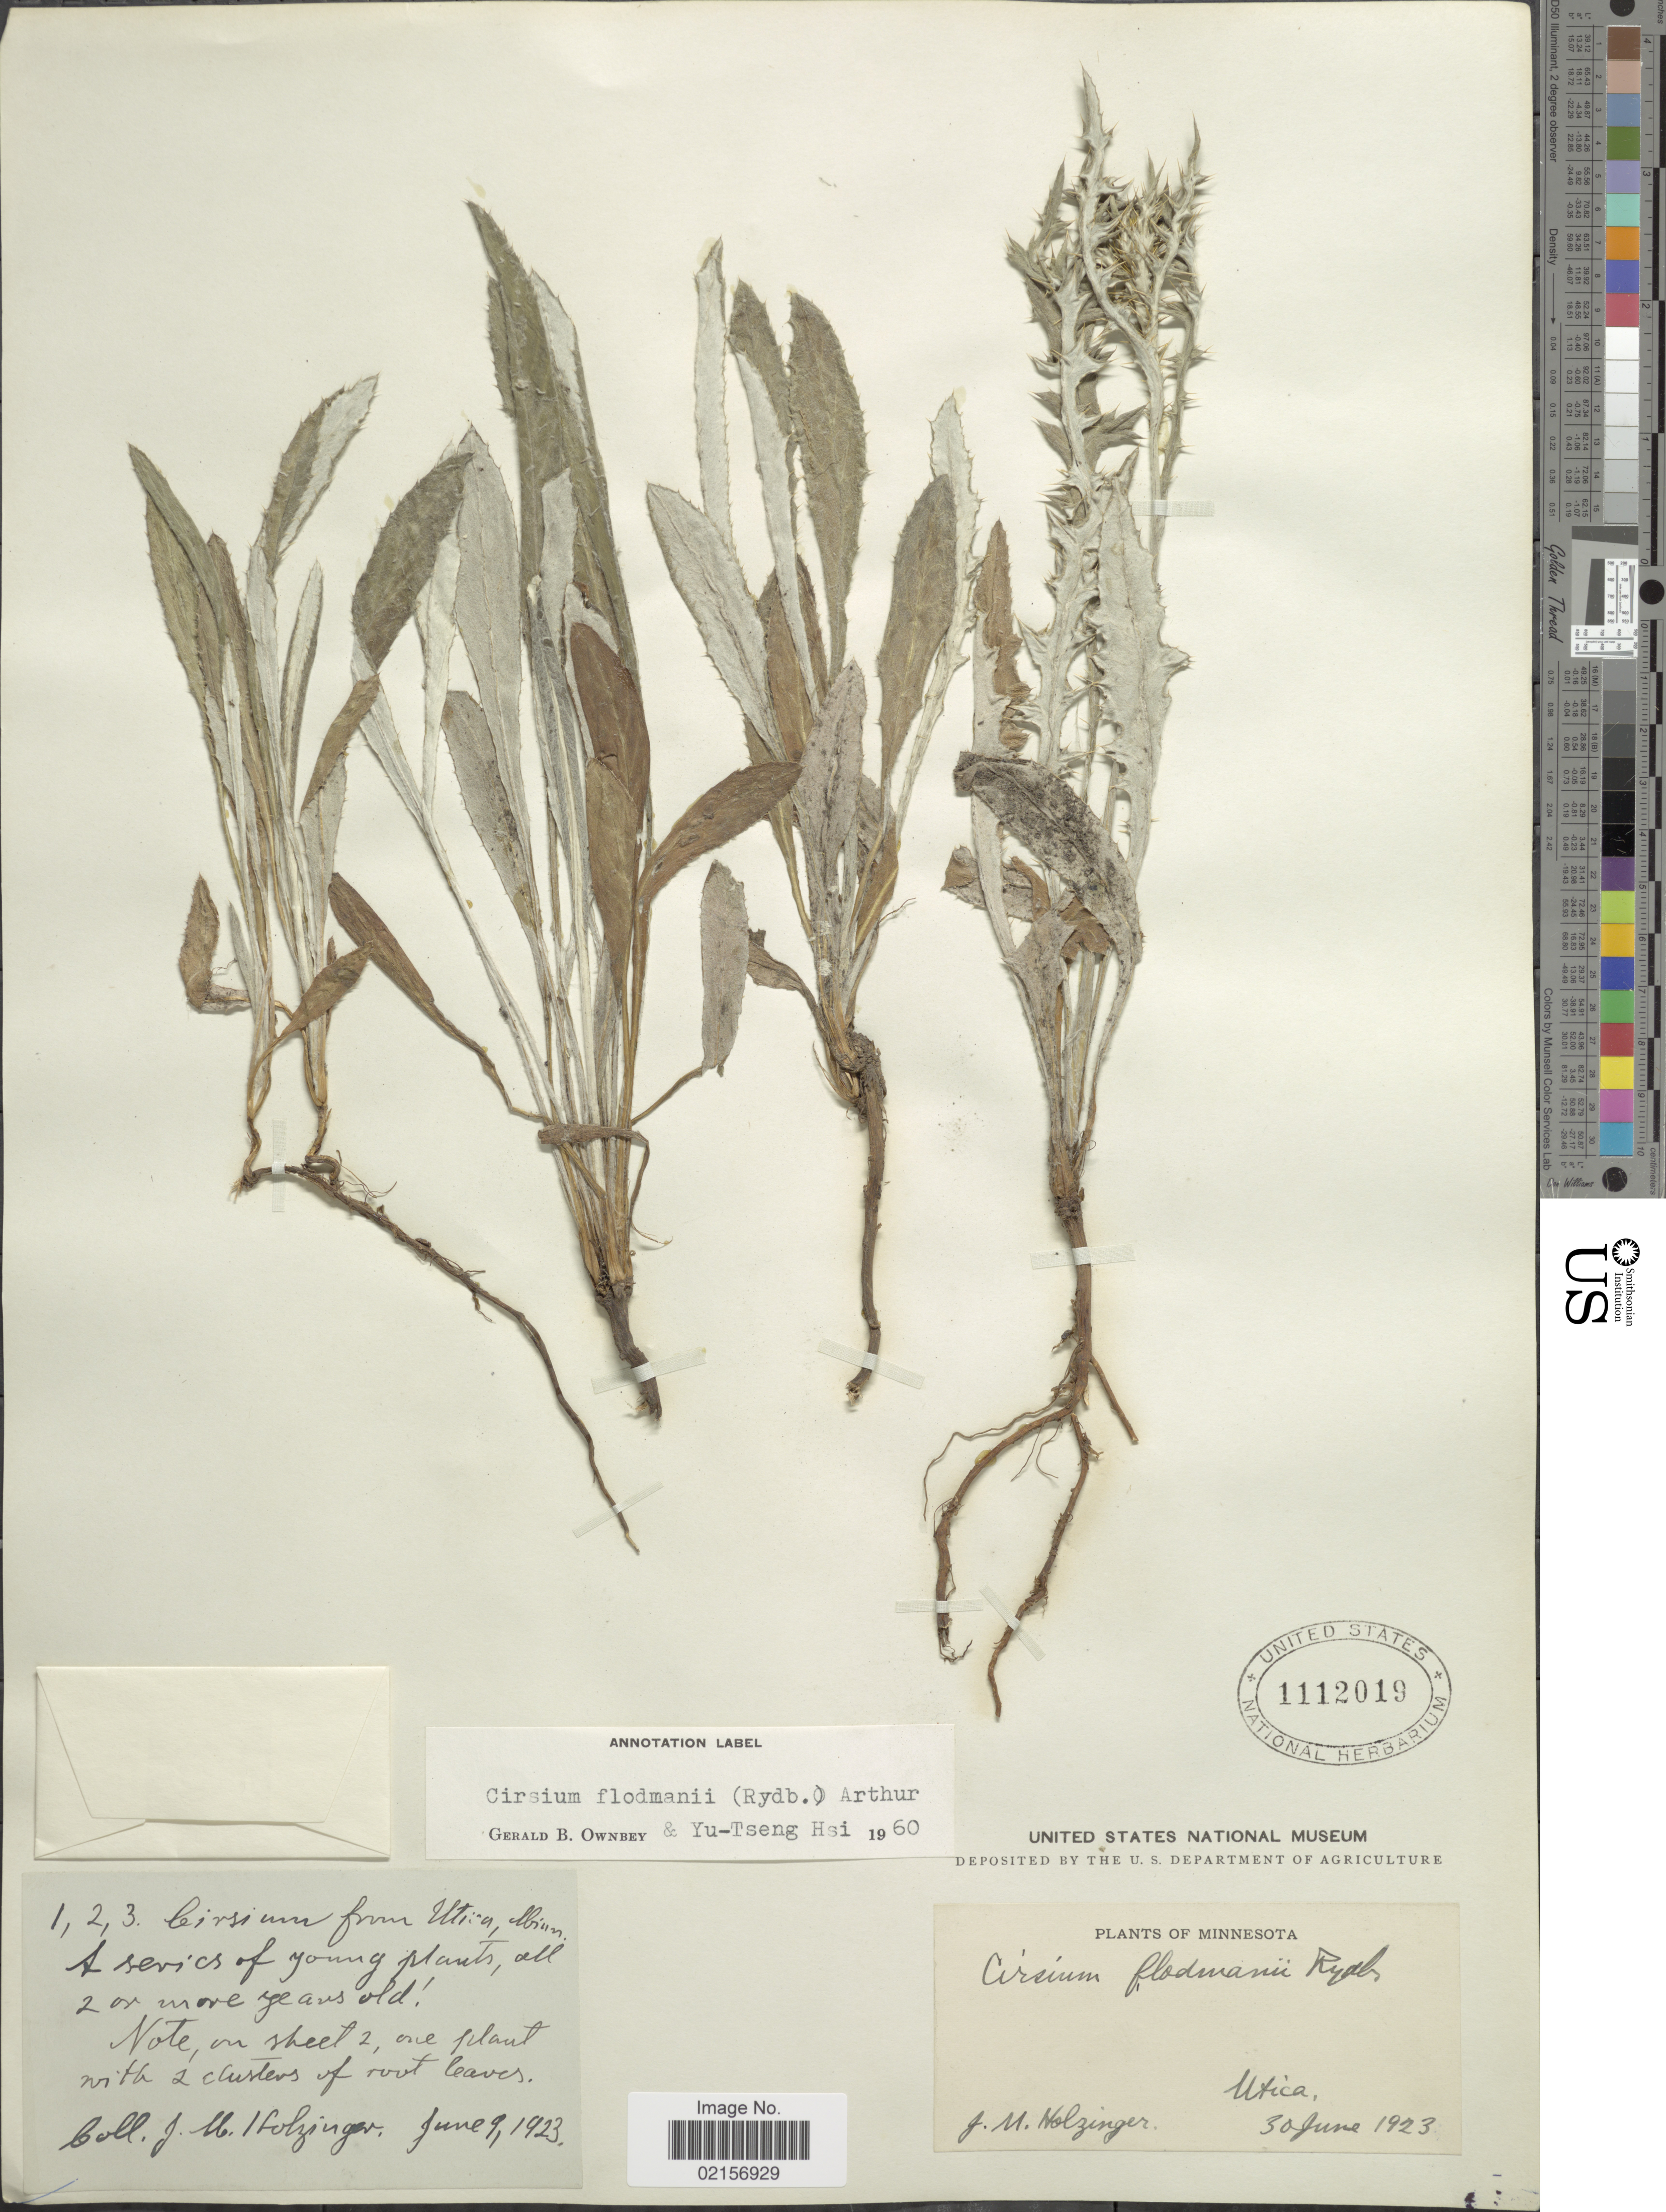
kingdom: Plantae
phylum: Tracheophyta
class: Magnoliopsida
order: Asterales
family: Asteraceae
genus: Cirsium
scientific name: Cirsium flodmanii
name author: (Rydb.) Arthur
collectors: J. M. Holzinger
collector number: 123*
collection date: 1923-06-09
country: United States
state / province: Minnesota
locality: Utica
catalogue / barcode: US 1112019